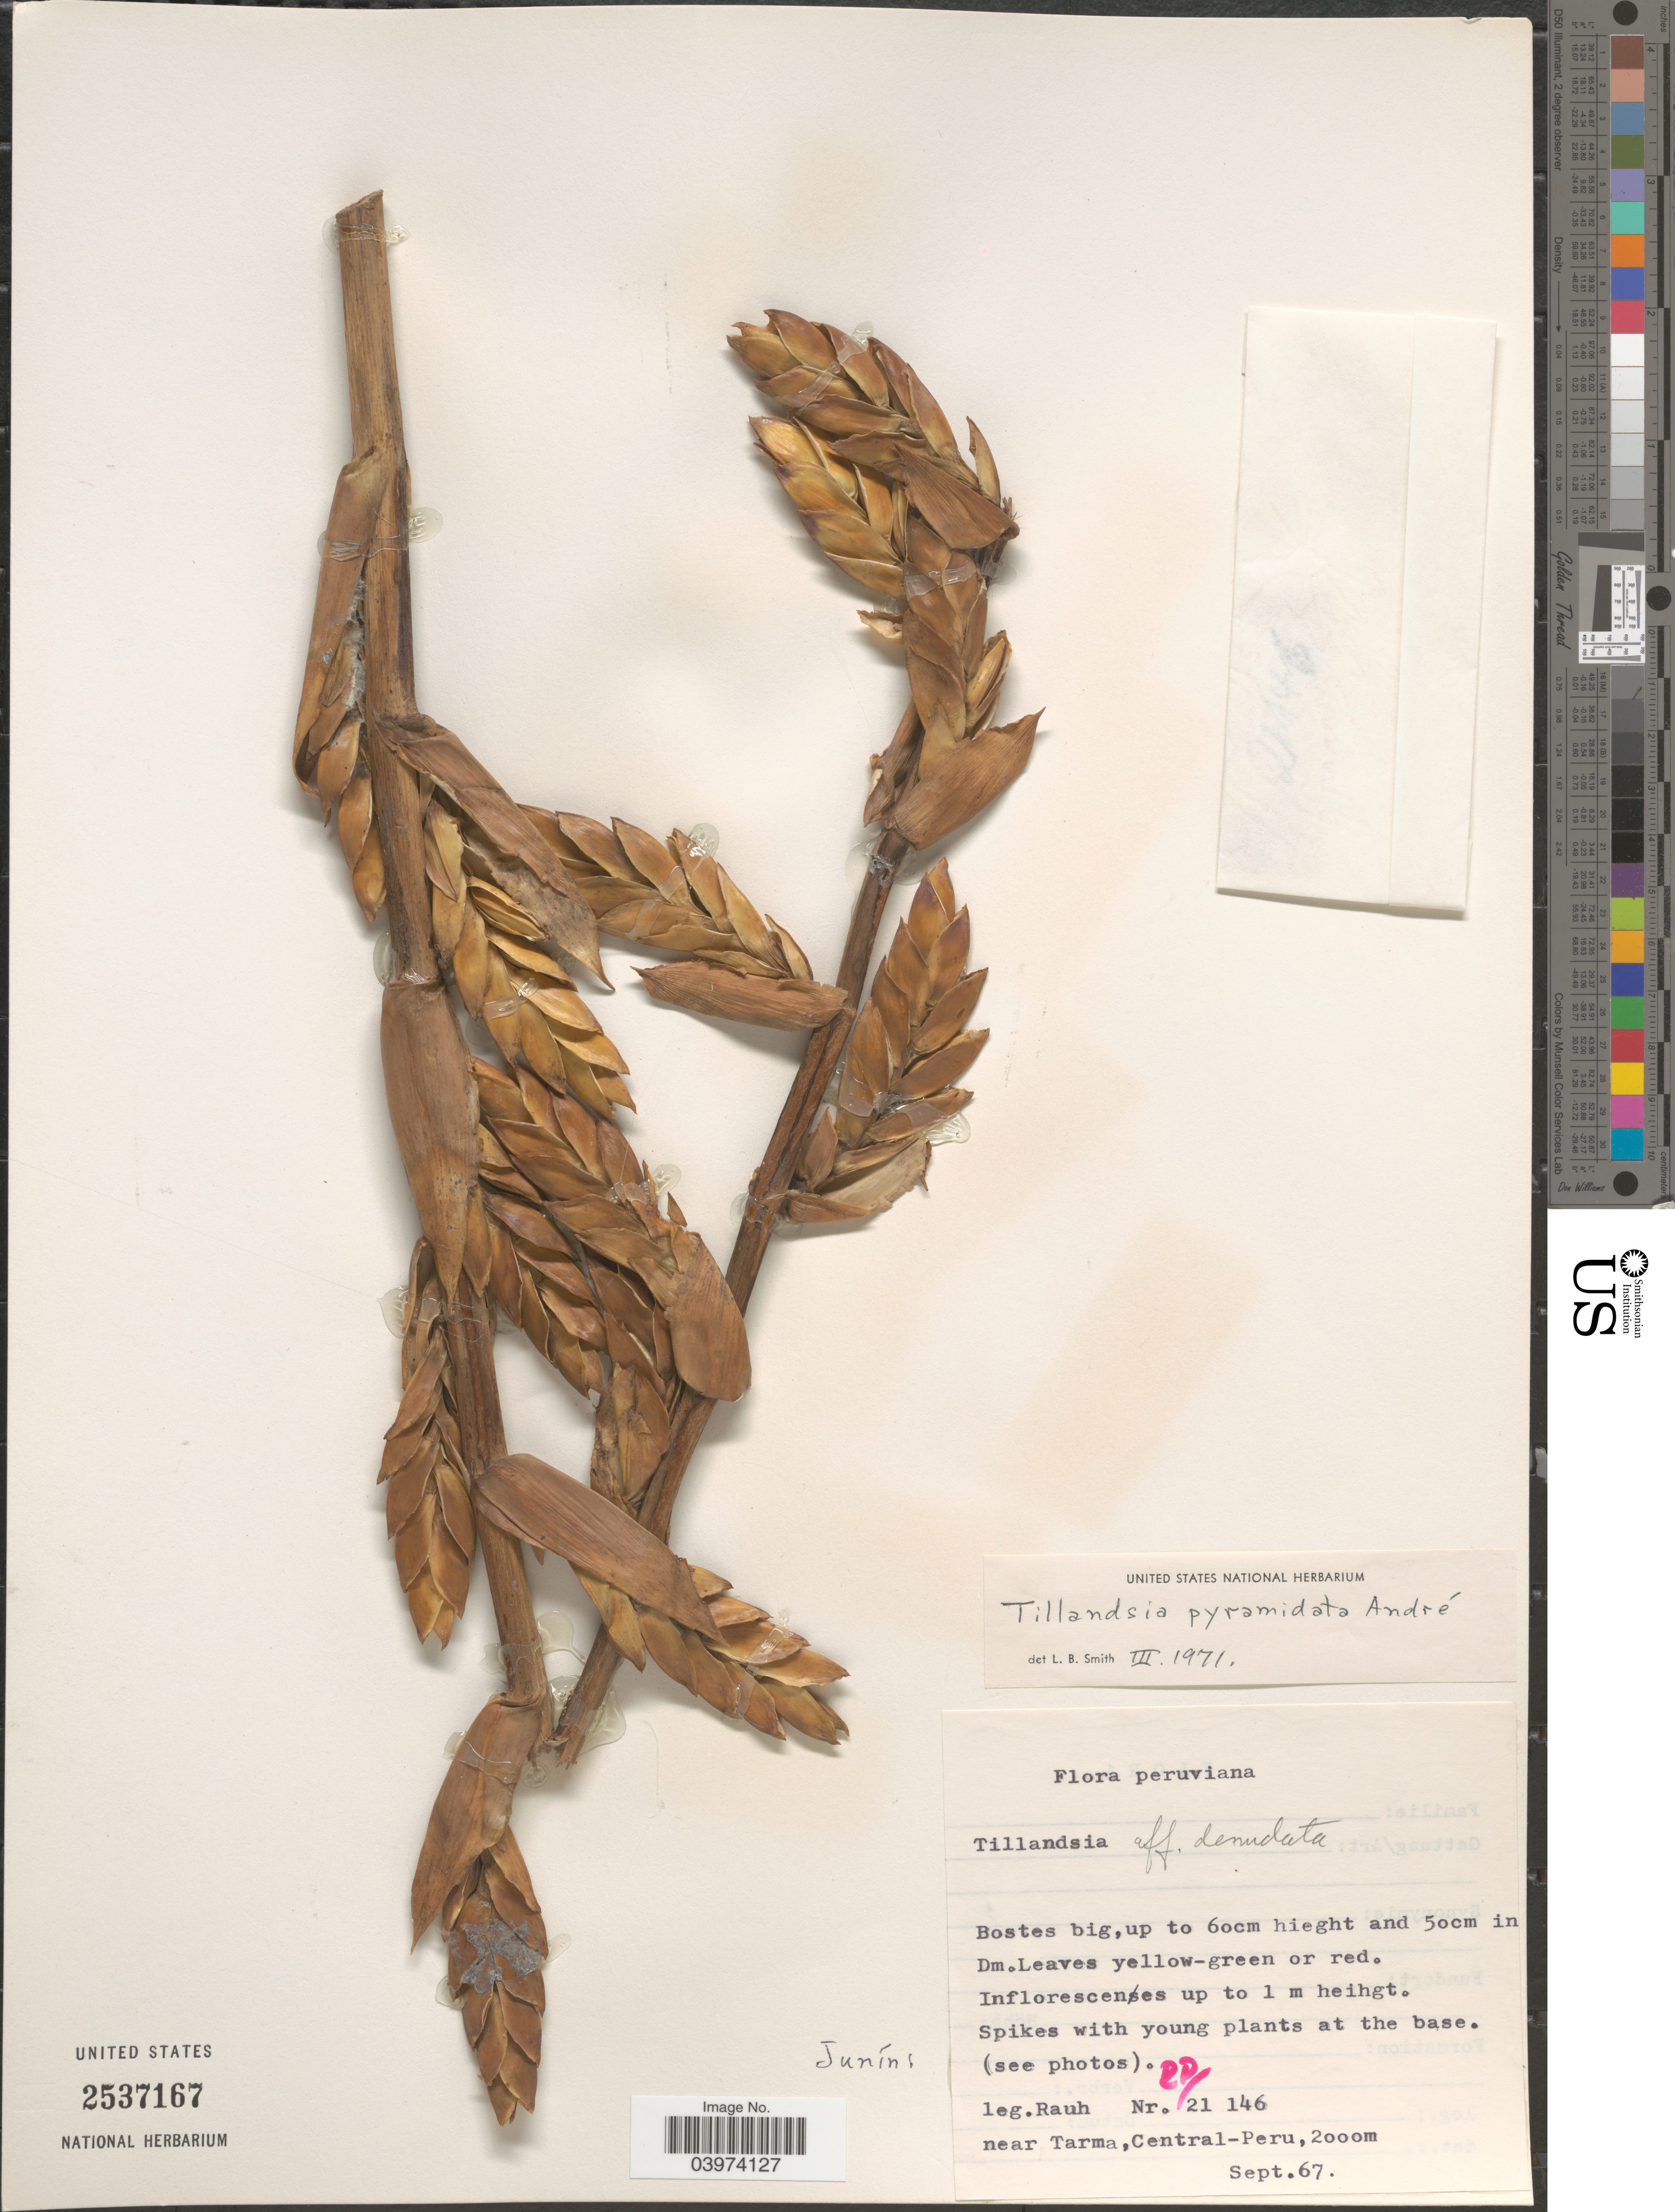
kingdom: Plantae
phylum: Tracheophyta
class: Liliopsida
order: Poales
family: Bromeliaceae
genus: Tillandsia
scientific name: Tillandsia pyramidata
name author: André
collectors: -. Rauh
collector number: RP 21146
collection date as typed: Transcribed d/m/y: /9/67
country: Peru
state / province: Junín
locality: Near Tarma, Central-Peru.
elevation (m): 2000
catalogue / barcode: US 2537167